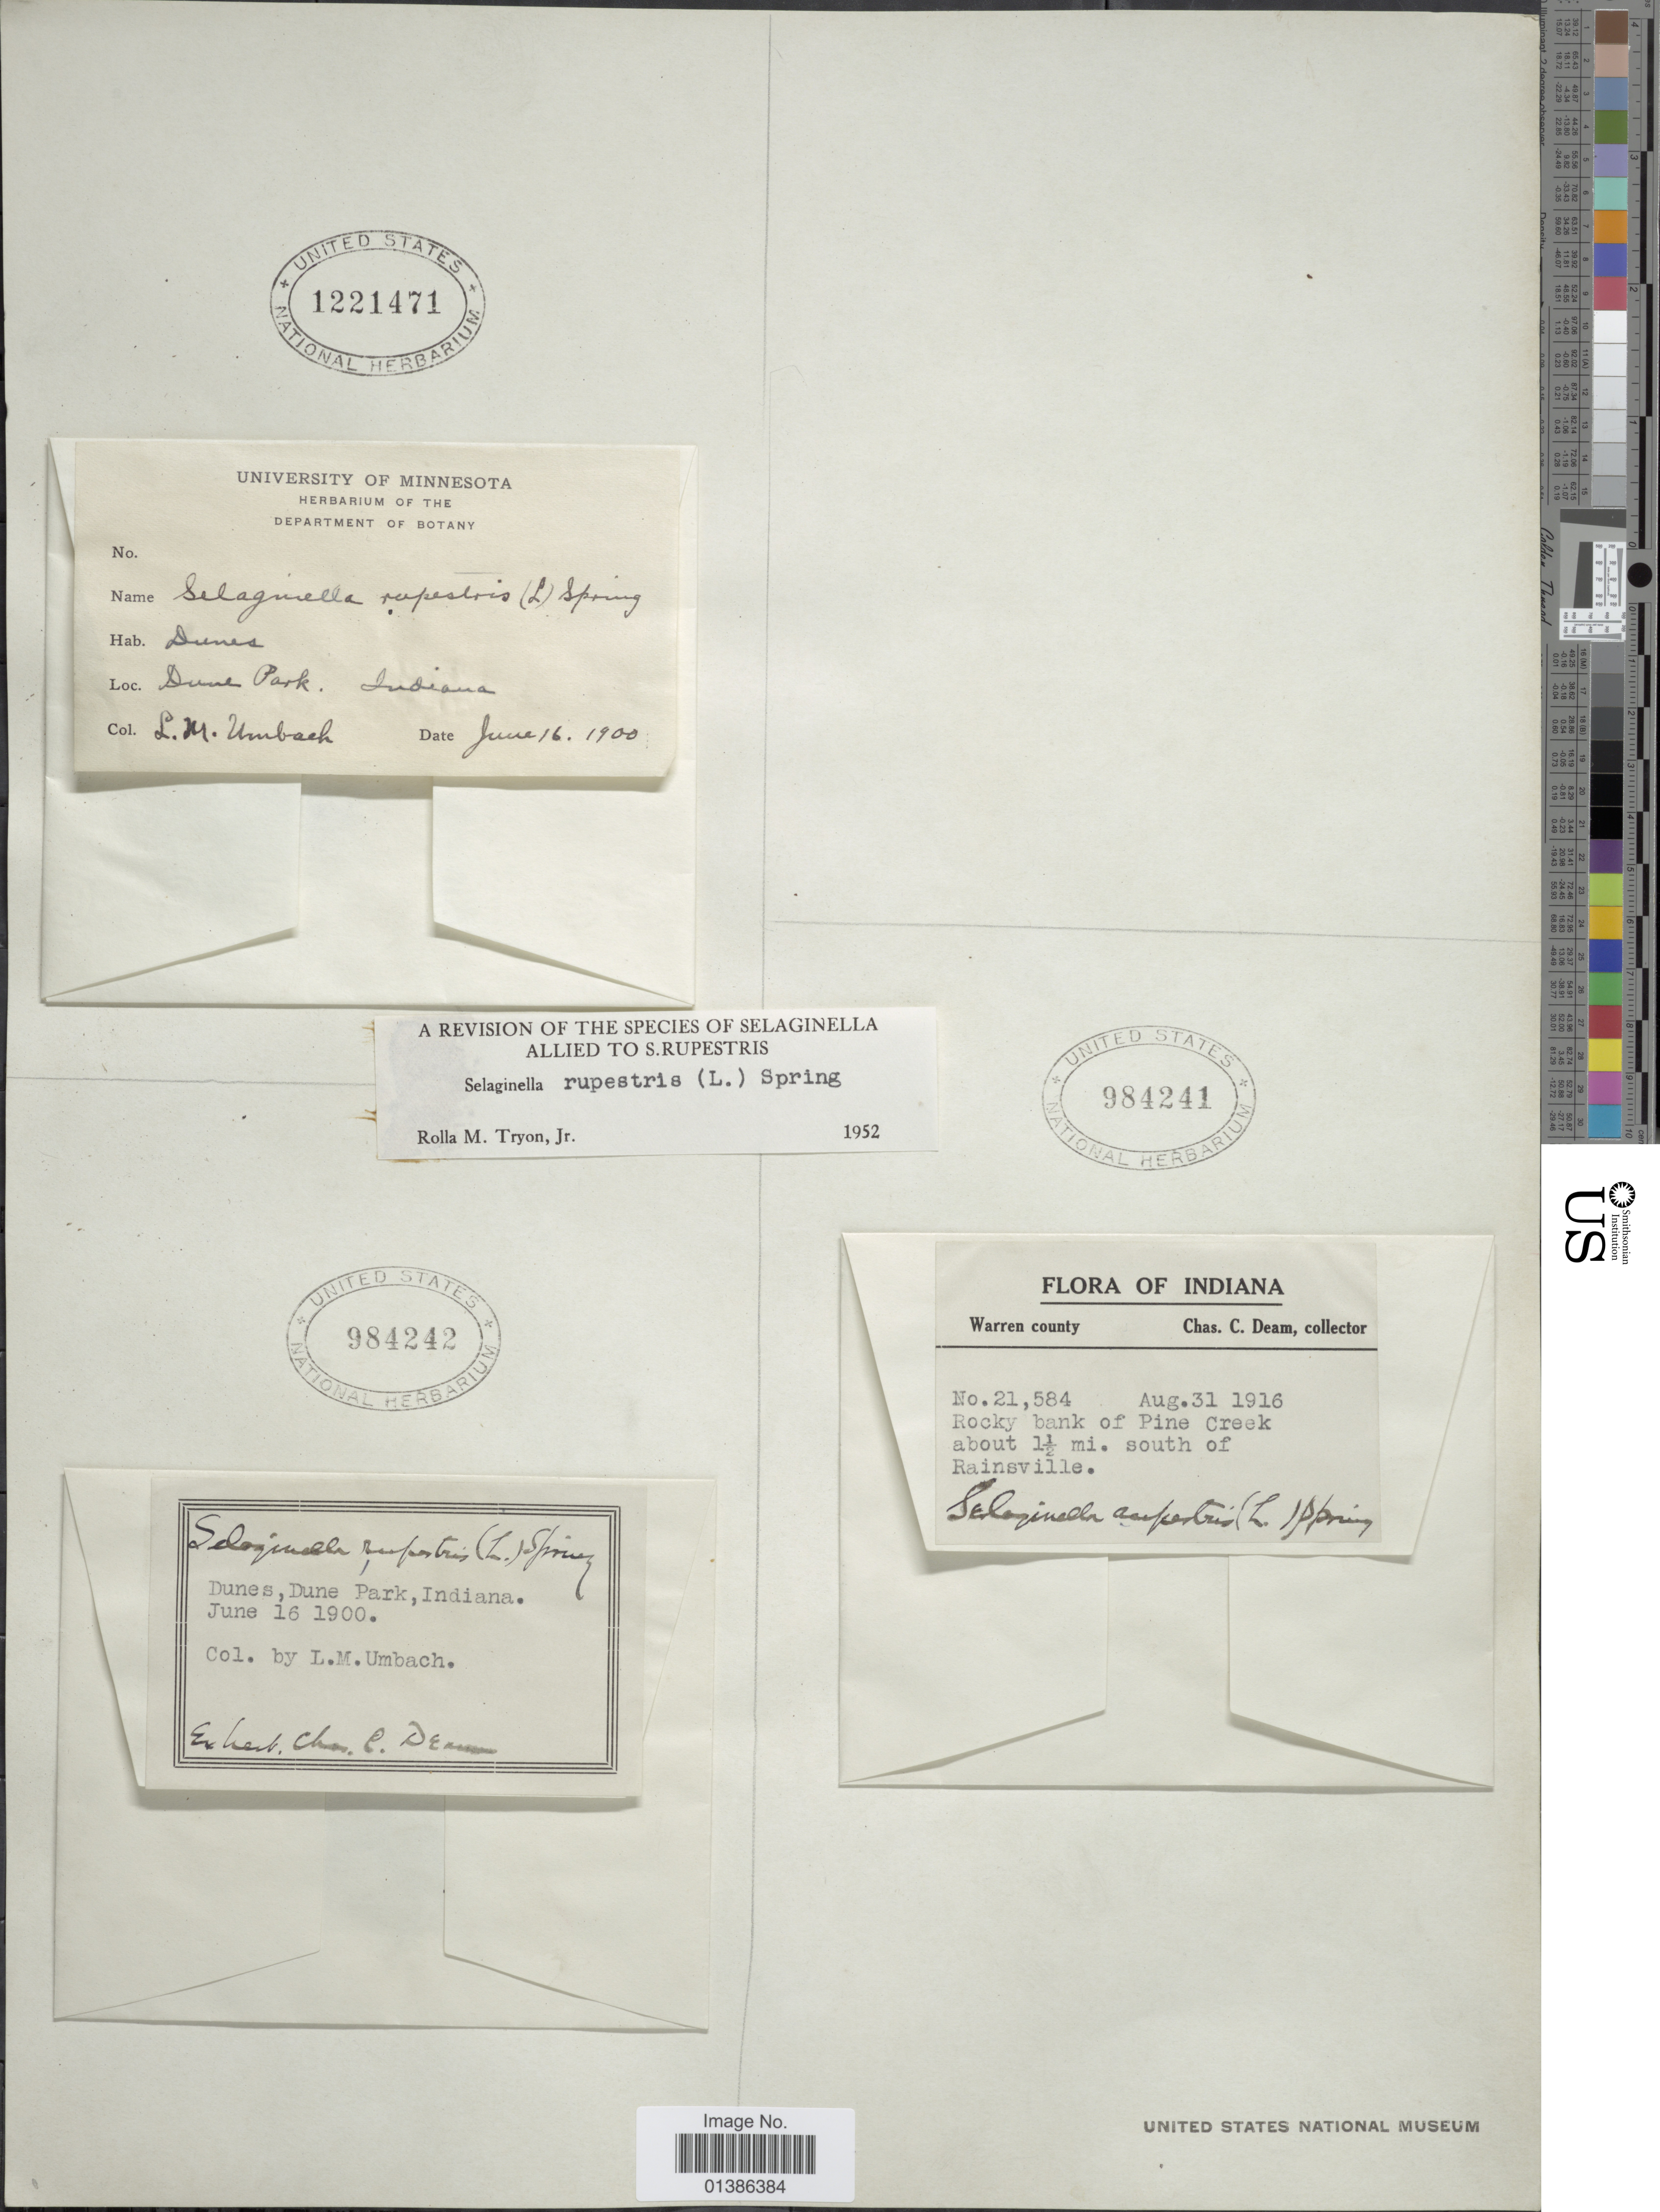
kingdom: Plantae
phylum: Tracheophyta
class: Lycopodiopsida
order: Selaginellales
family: Selaginellaceae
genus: Selaginella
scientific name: Selaginella rupestris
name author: (L.) Spring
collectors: L. M. Umbach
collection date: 1900-06-16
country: United States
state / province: Indiana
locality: Dunes, Dune Park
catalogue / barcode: US 984242-2